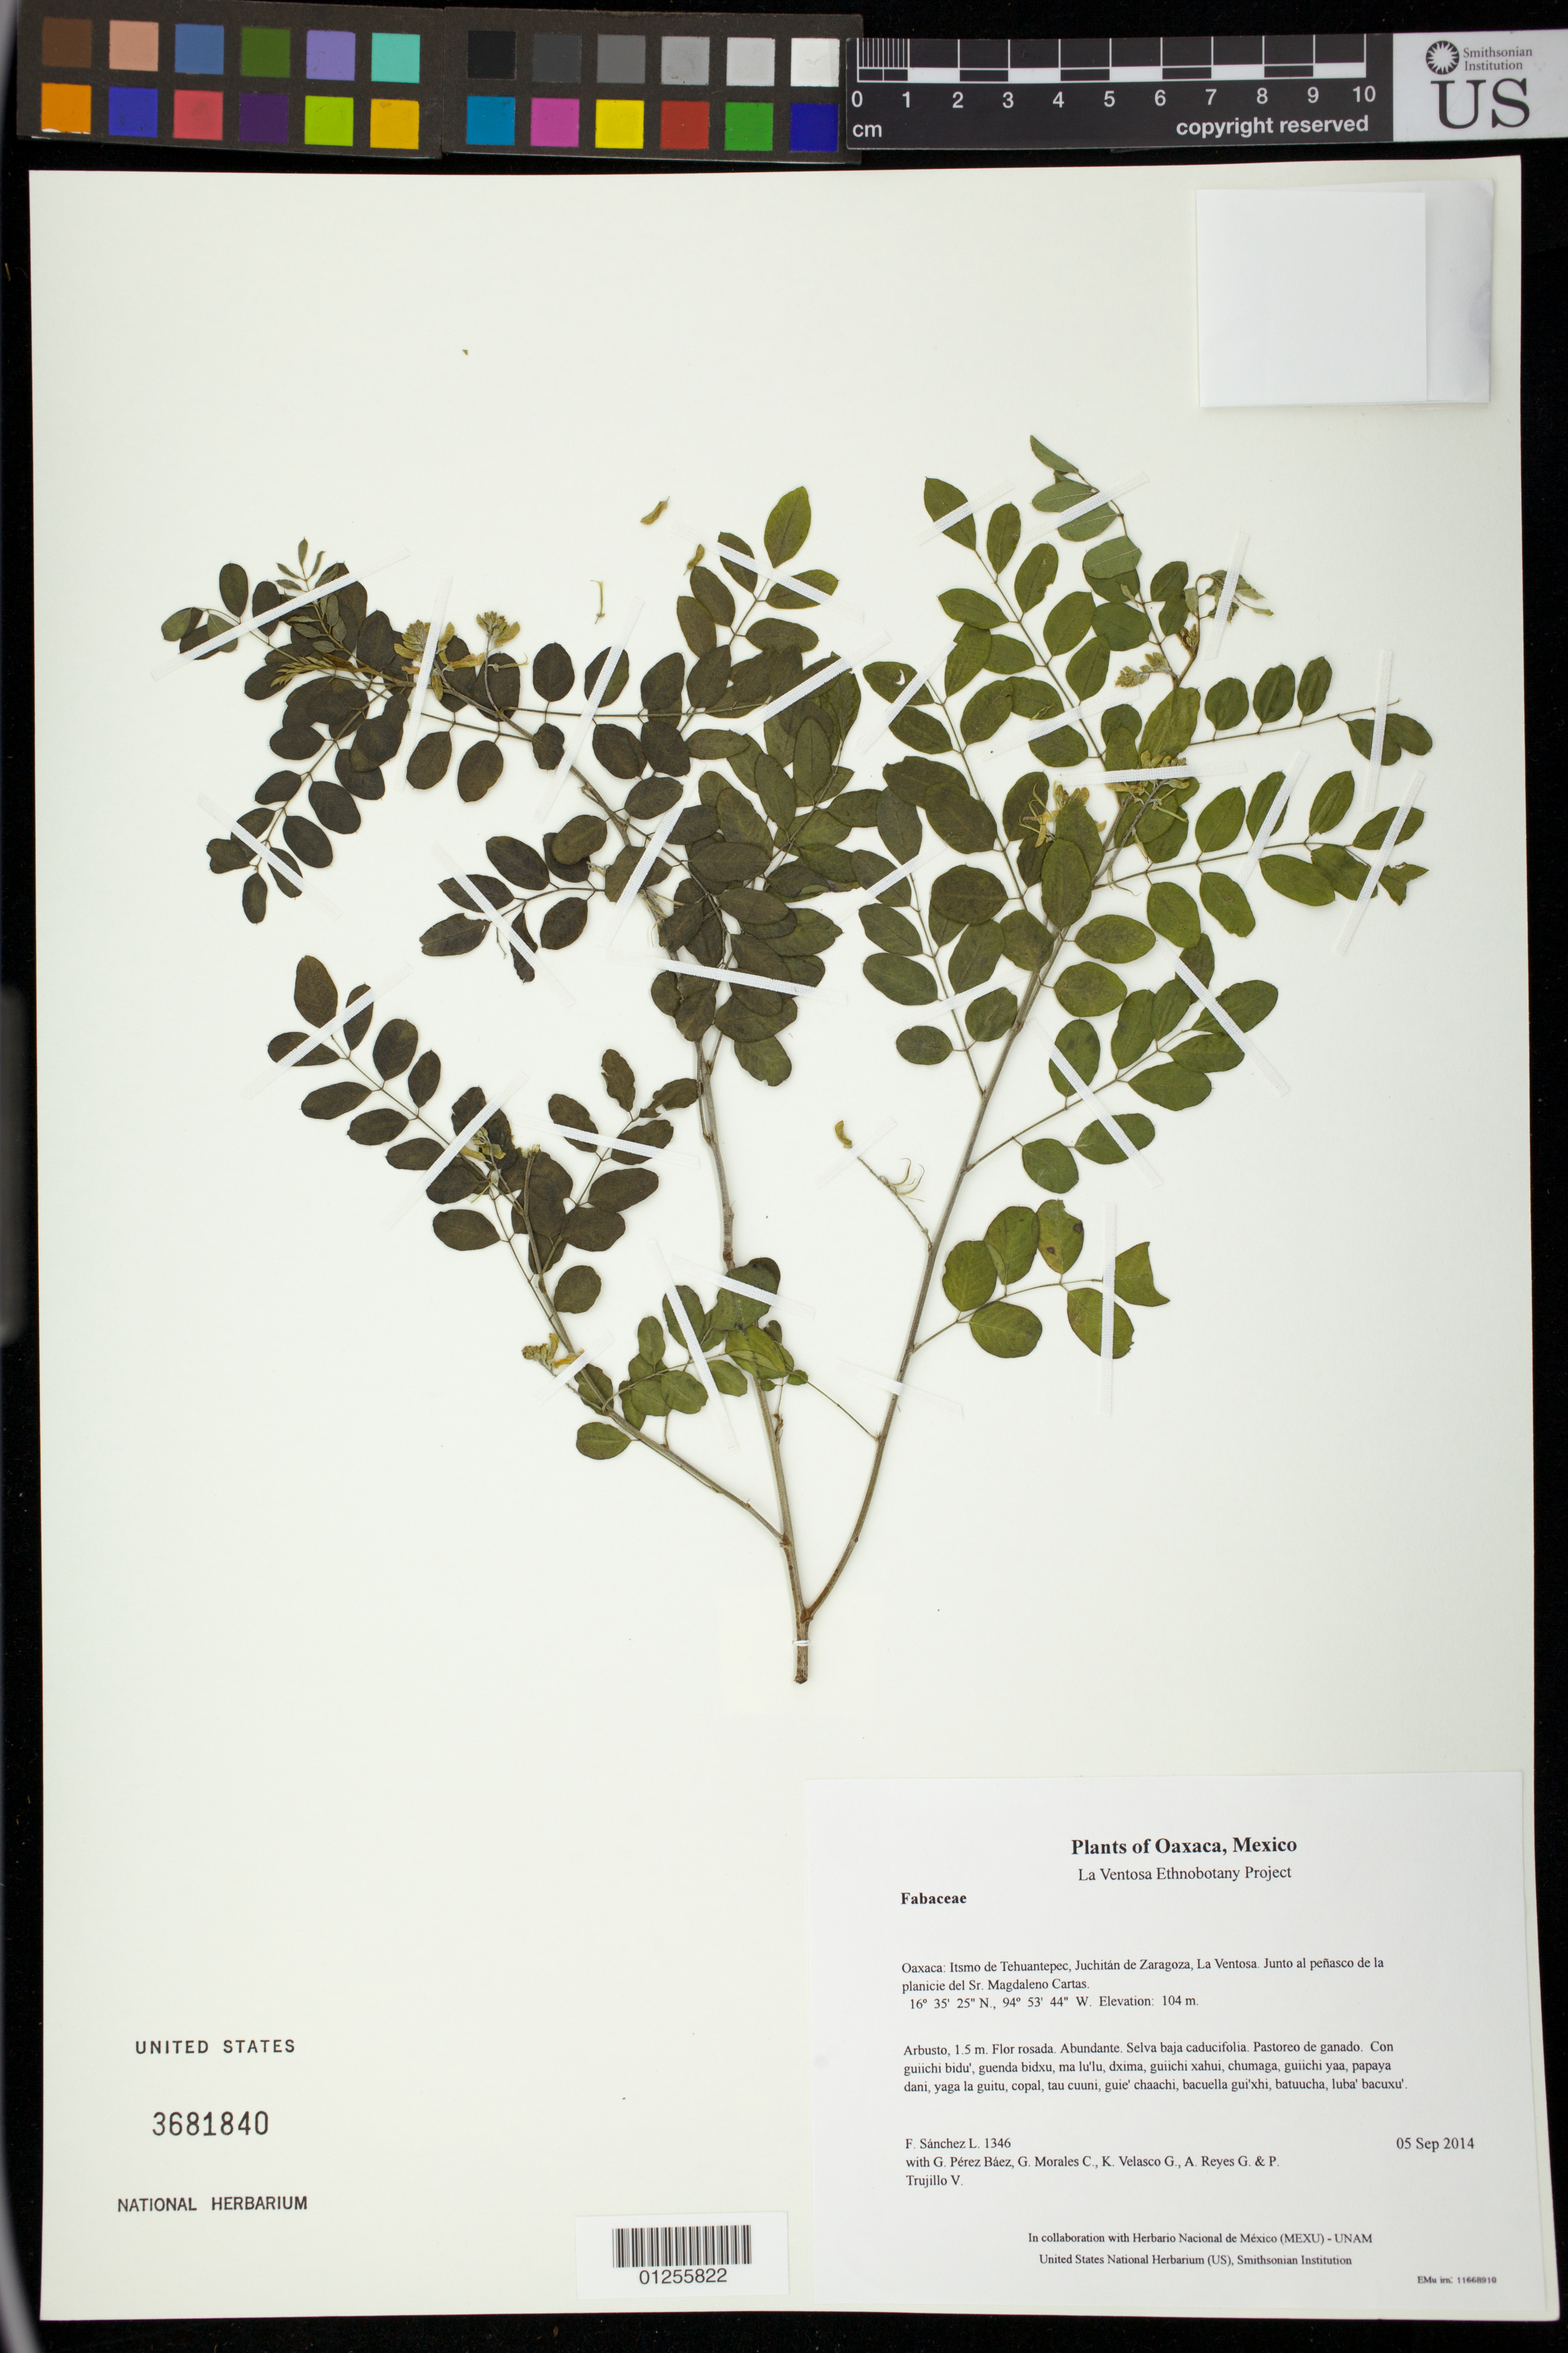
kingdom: Plantae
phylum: Tracheophyta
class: Magnoliopsida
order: Fabales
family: Fabaceae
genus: Indigofera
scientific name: Indigofera lancifolia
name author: Rydb.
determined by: Cruz D., R.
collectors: F. Sánchez L., G. Pérez Báez, G. Morales C., K. Velasco G., A. Reyes G. & P. Trujillo V.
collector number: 1346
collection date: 2014-09-05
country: Mexico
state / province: Oaxaca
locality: Itsmo de Tehuantepec, Juchitán de Zaragoza, La Ventosa. Junto al peñasco de la planicie del Sr. Magdaleno Cartas.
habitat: Selva baja caducifolia. Pastoreo de ganado.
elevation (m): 104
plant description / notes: MEXU, US; Yaga bandaga. 1.5 m. Guie' rosa. Stale.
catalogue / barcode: US 3681840